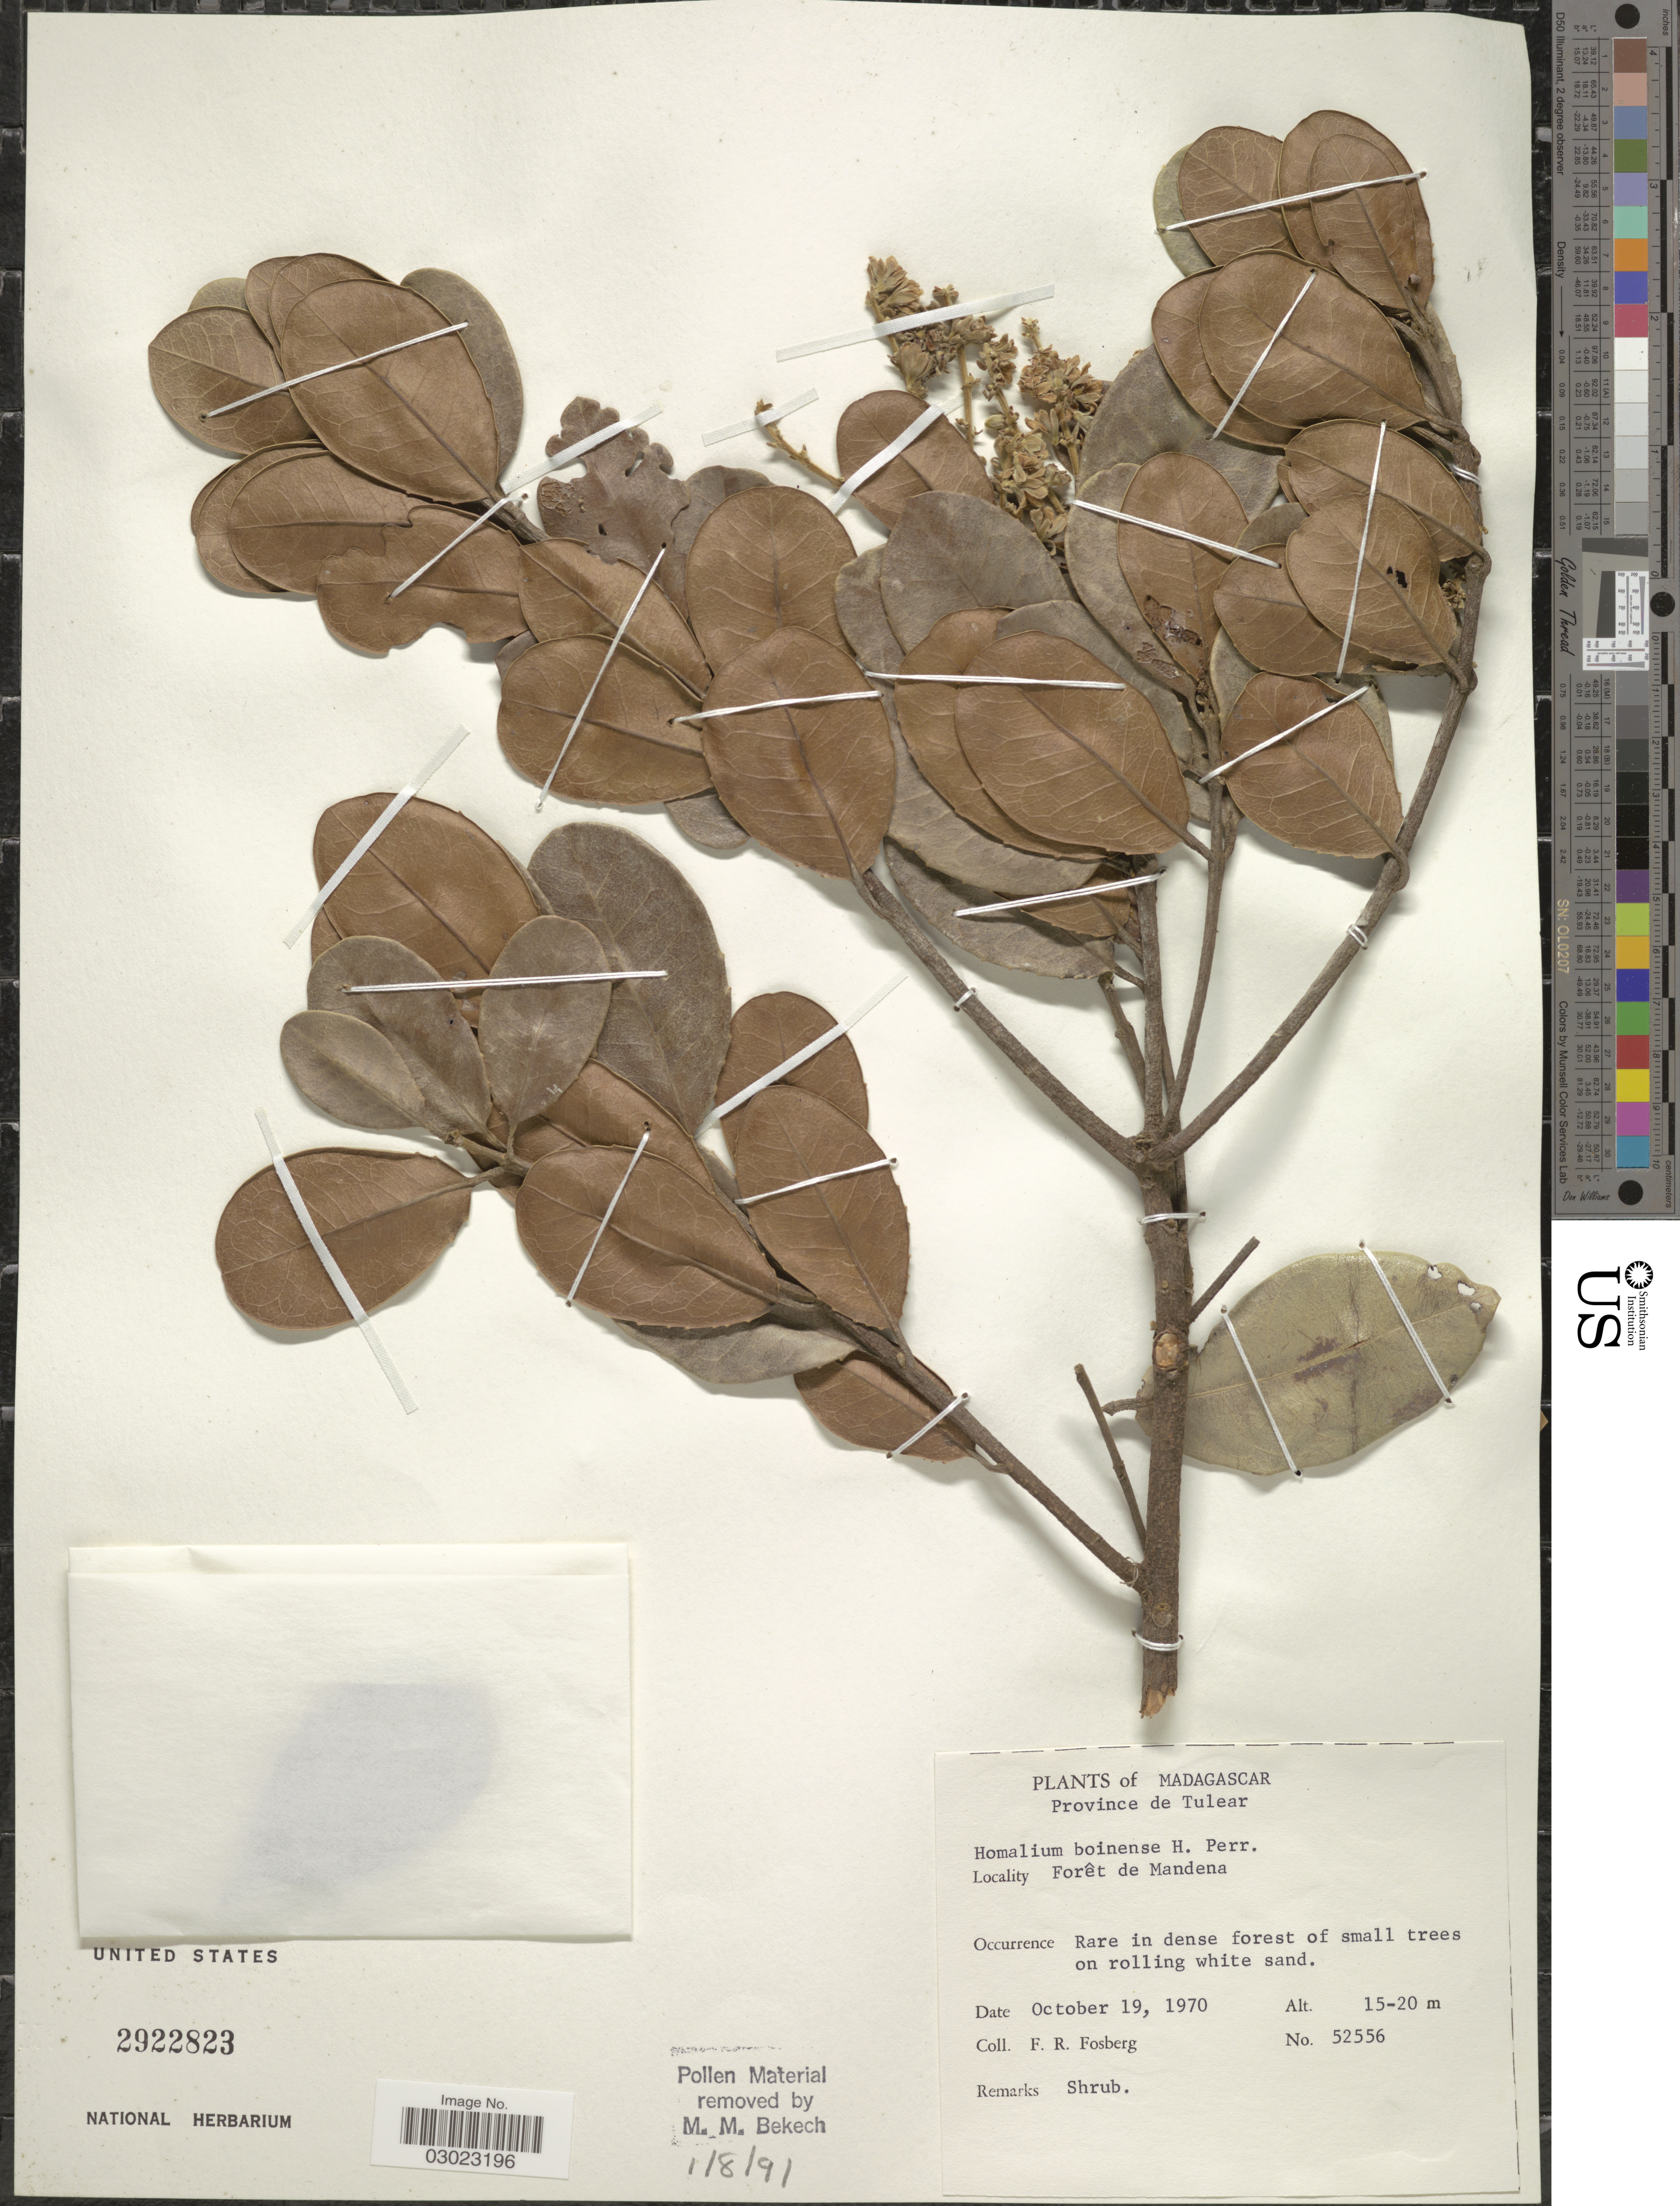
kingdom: Plantae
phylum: Tracheophyta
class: Magnoliopsida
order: Malpighiales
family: Salicaceae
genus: Homalium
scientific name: Homalium boinense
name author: H. Perrier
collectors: F. R. Fosberg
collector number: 52556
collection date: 1970-10-19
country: Madagascar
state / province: Atsimo-Atsinanana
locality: Province de Tulear. Forêt de Mandena.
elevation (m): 15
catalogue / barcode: US 2922823